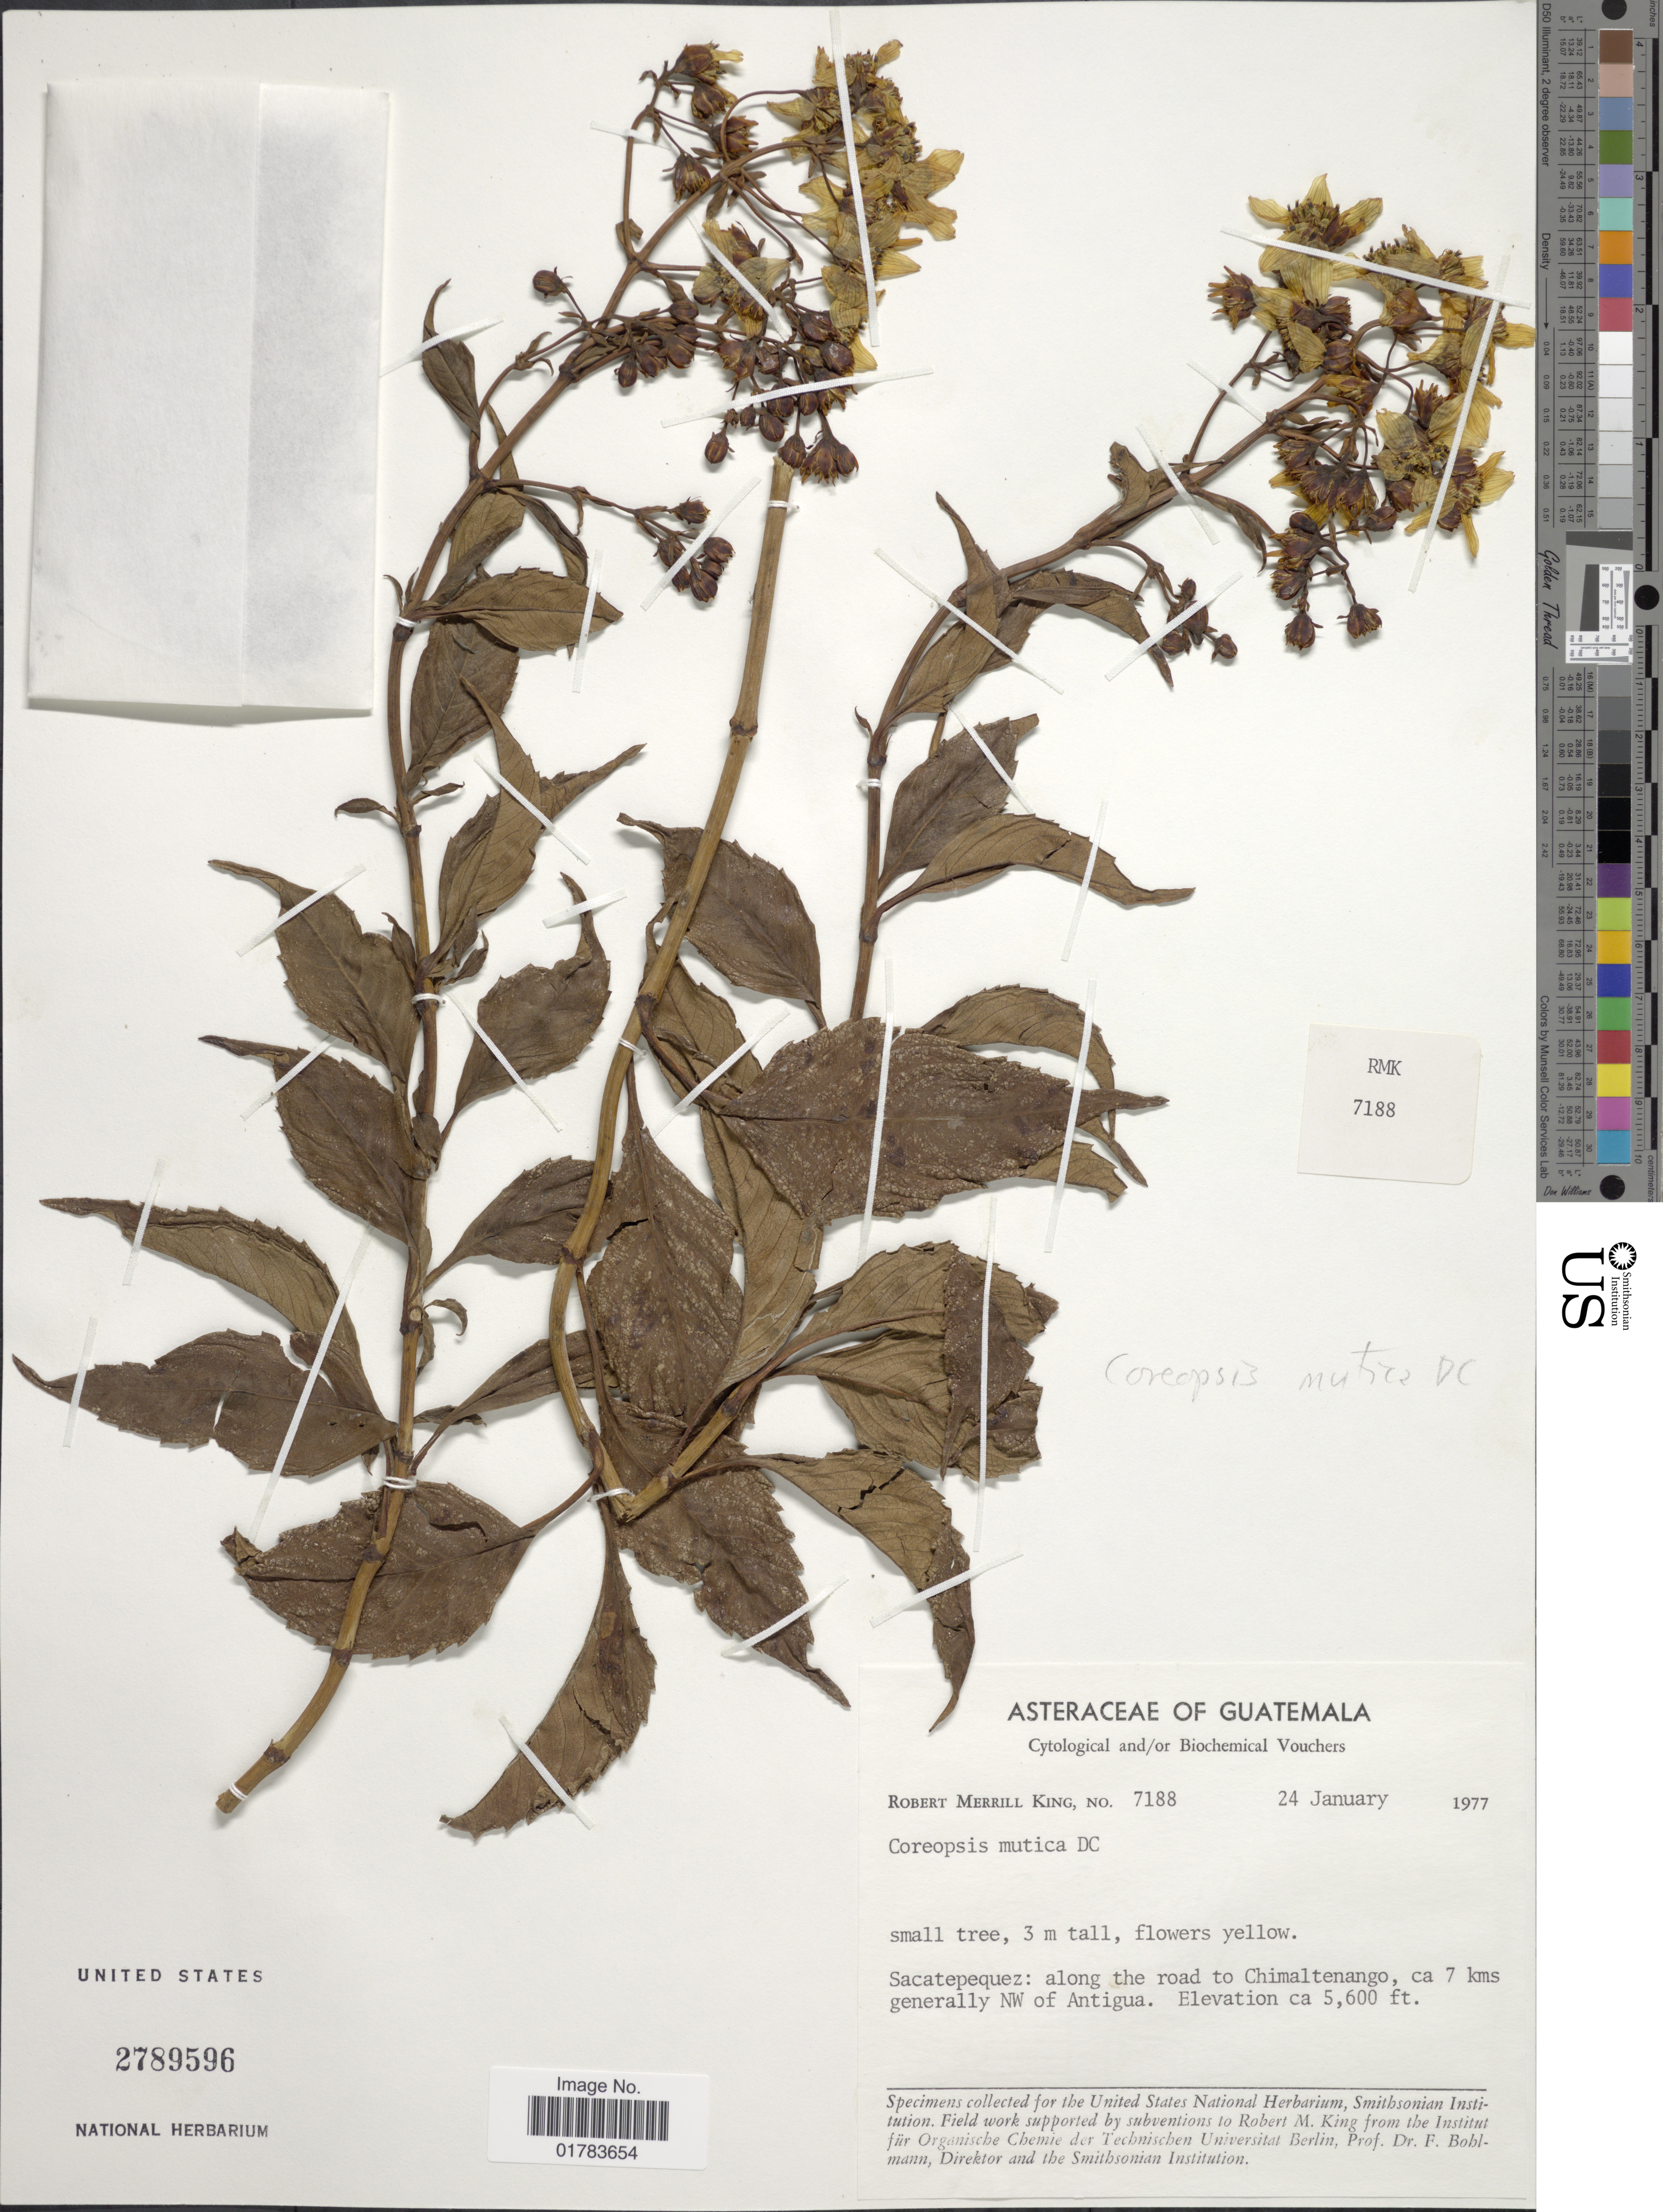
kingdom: Plantae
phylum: Tracheophyta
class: Magnoliopsida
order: Asterales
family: Asteraceae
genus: Coreopsis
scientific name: Coreopsis mutica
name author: DC.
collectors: R. M. King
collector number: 7188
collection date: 1977-01-24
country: Guatemala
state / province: Sacatepéquez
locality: Along the road to Chimaltenango, ca. 7 kms generally NW of Antigua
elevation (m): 1707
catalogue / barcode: US 2789596